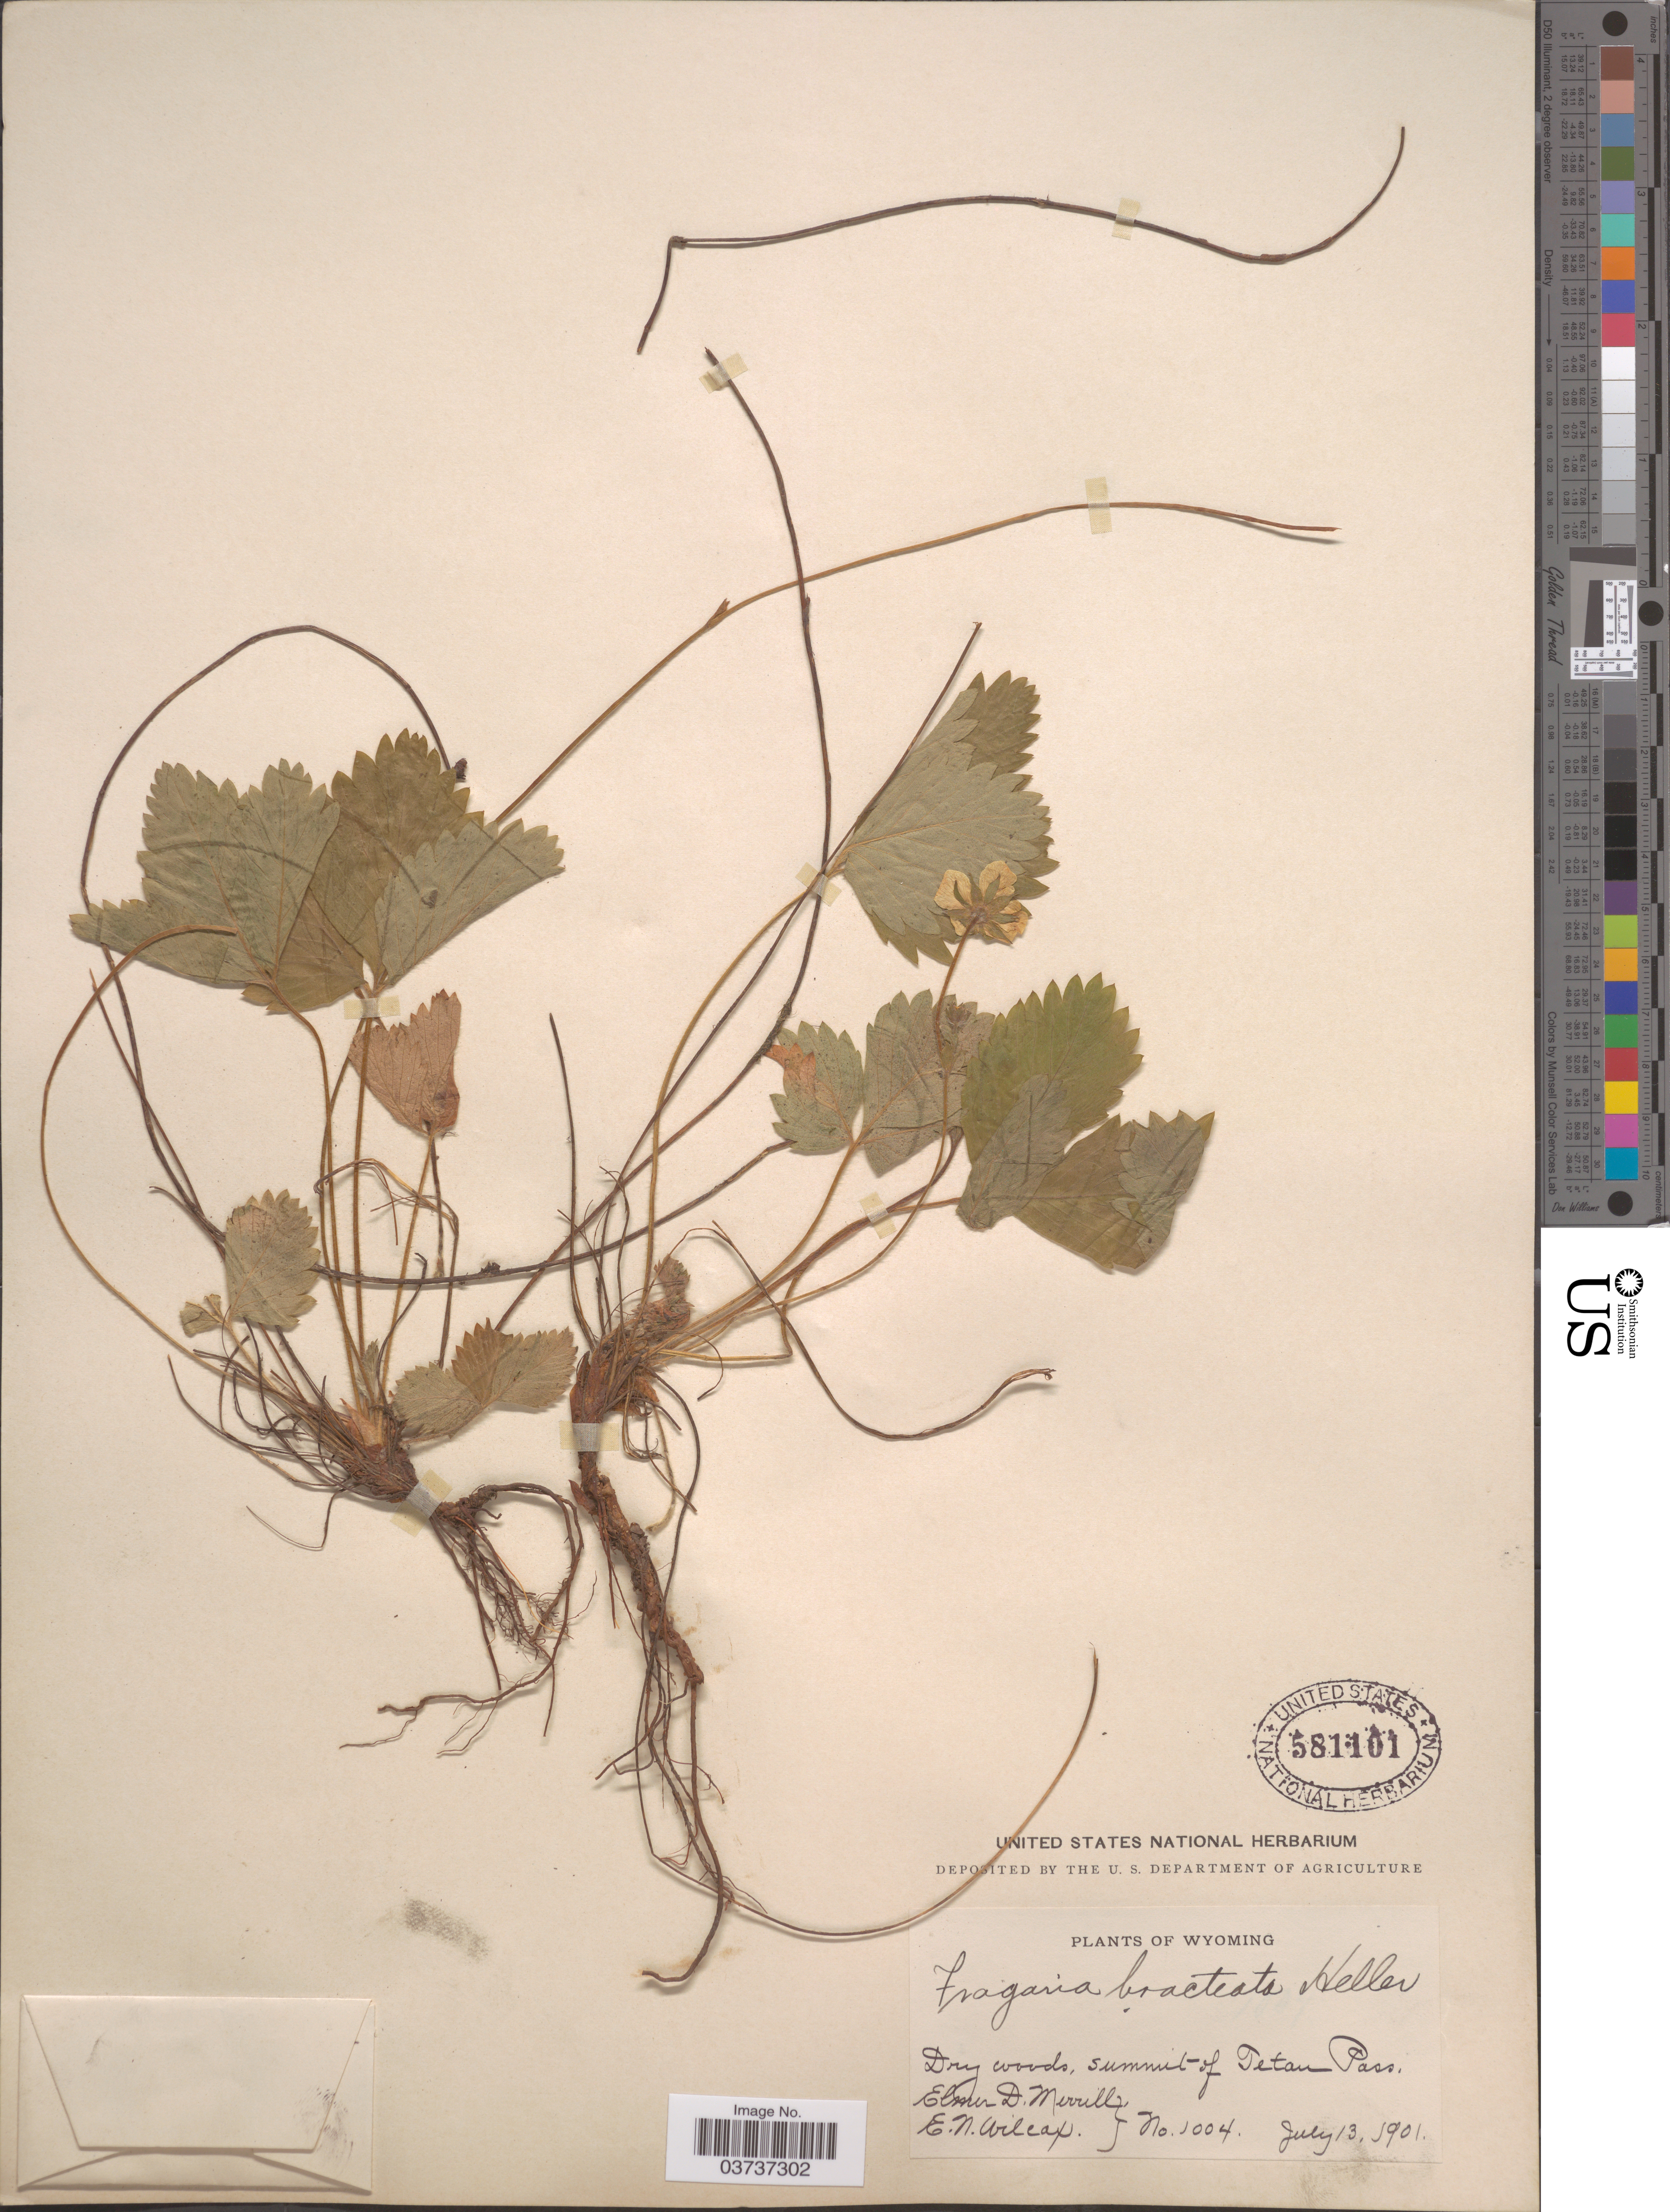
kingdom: Plantae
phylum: Tracheophyta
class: Magnoliopsida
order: Rosales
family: Rosaceae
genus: Fragaria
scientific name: Fragaria vesca subsp. bracteata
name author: L.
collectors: E. D. Merrill & E. Wilcox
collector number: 1004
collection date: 1901-07-13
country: United States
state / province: Wyoming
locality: Summit of Teton Pass.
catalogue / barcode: US 581101